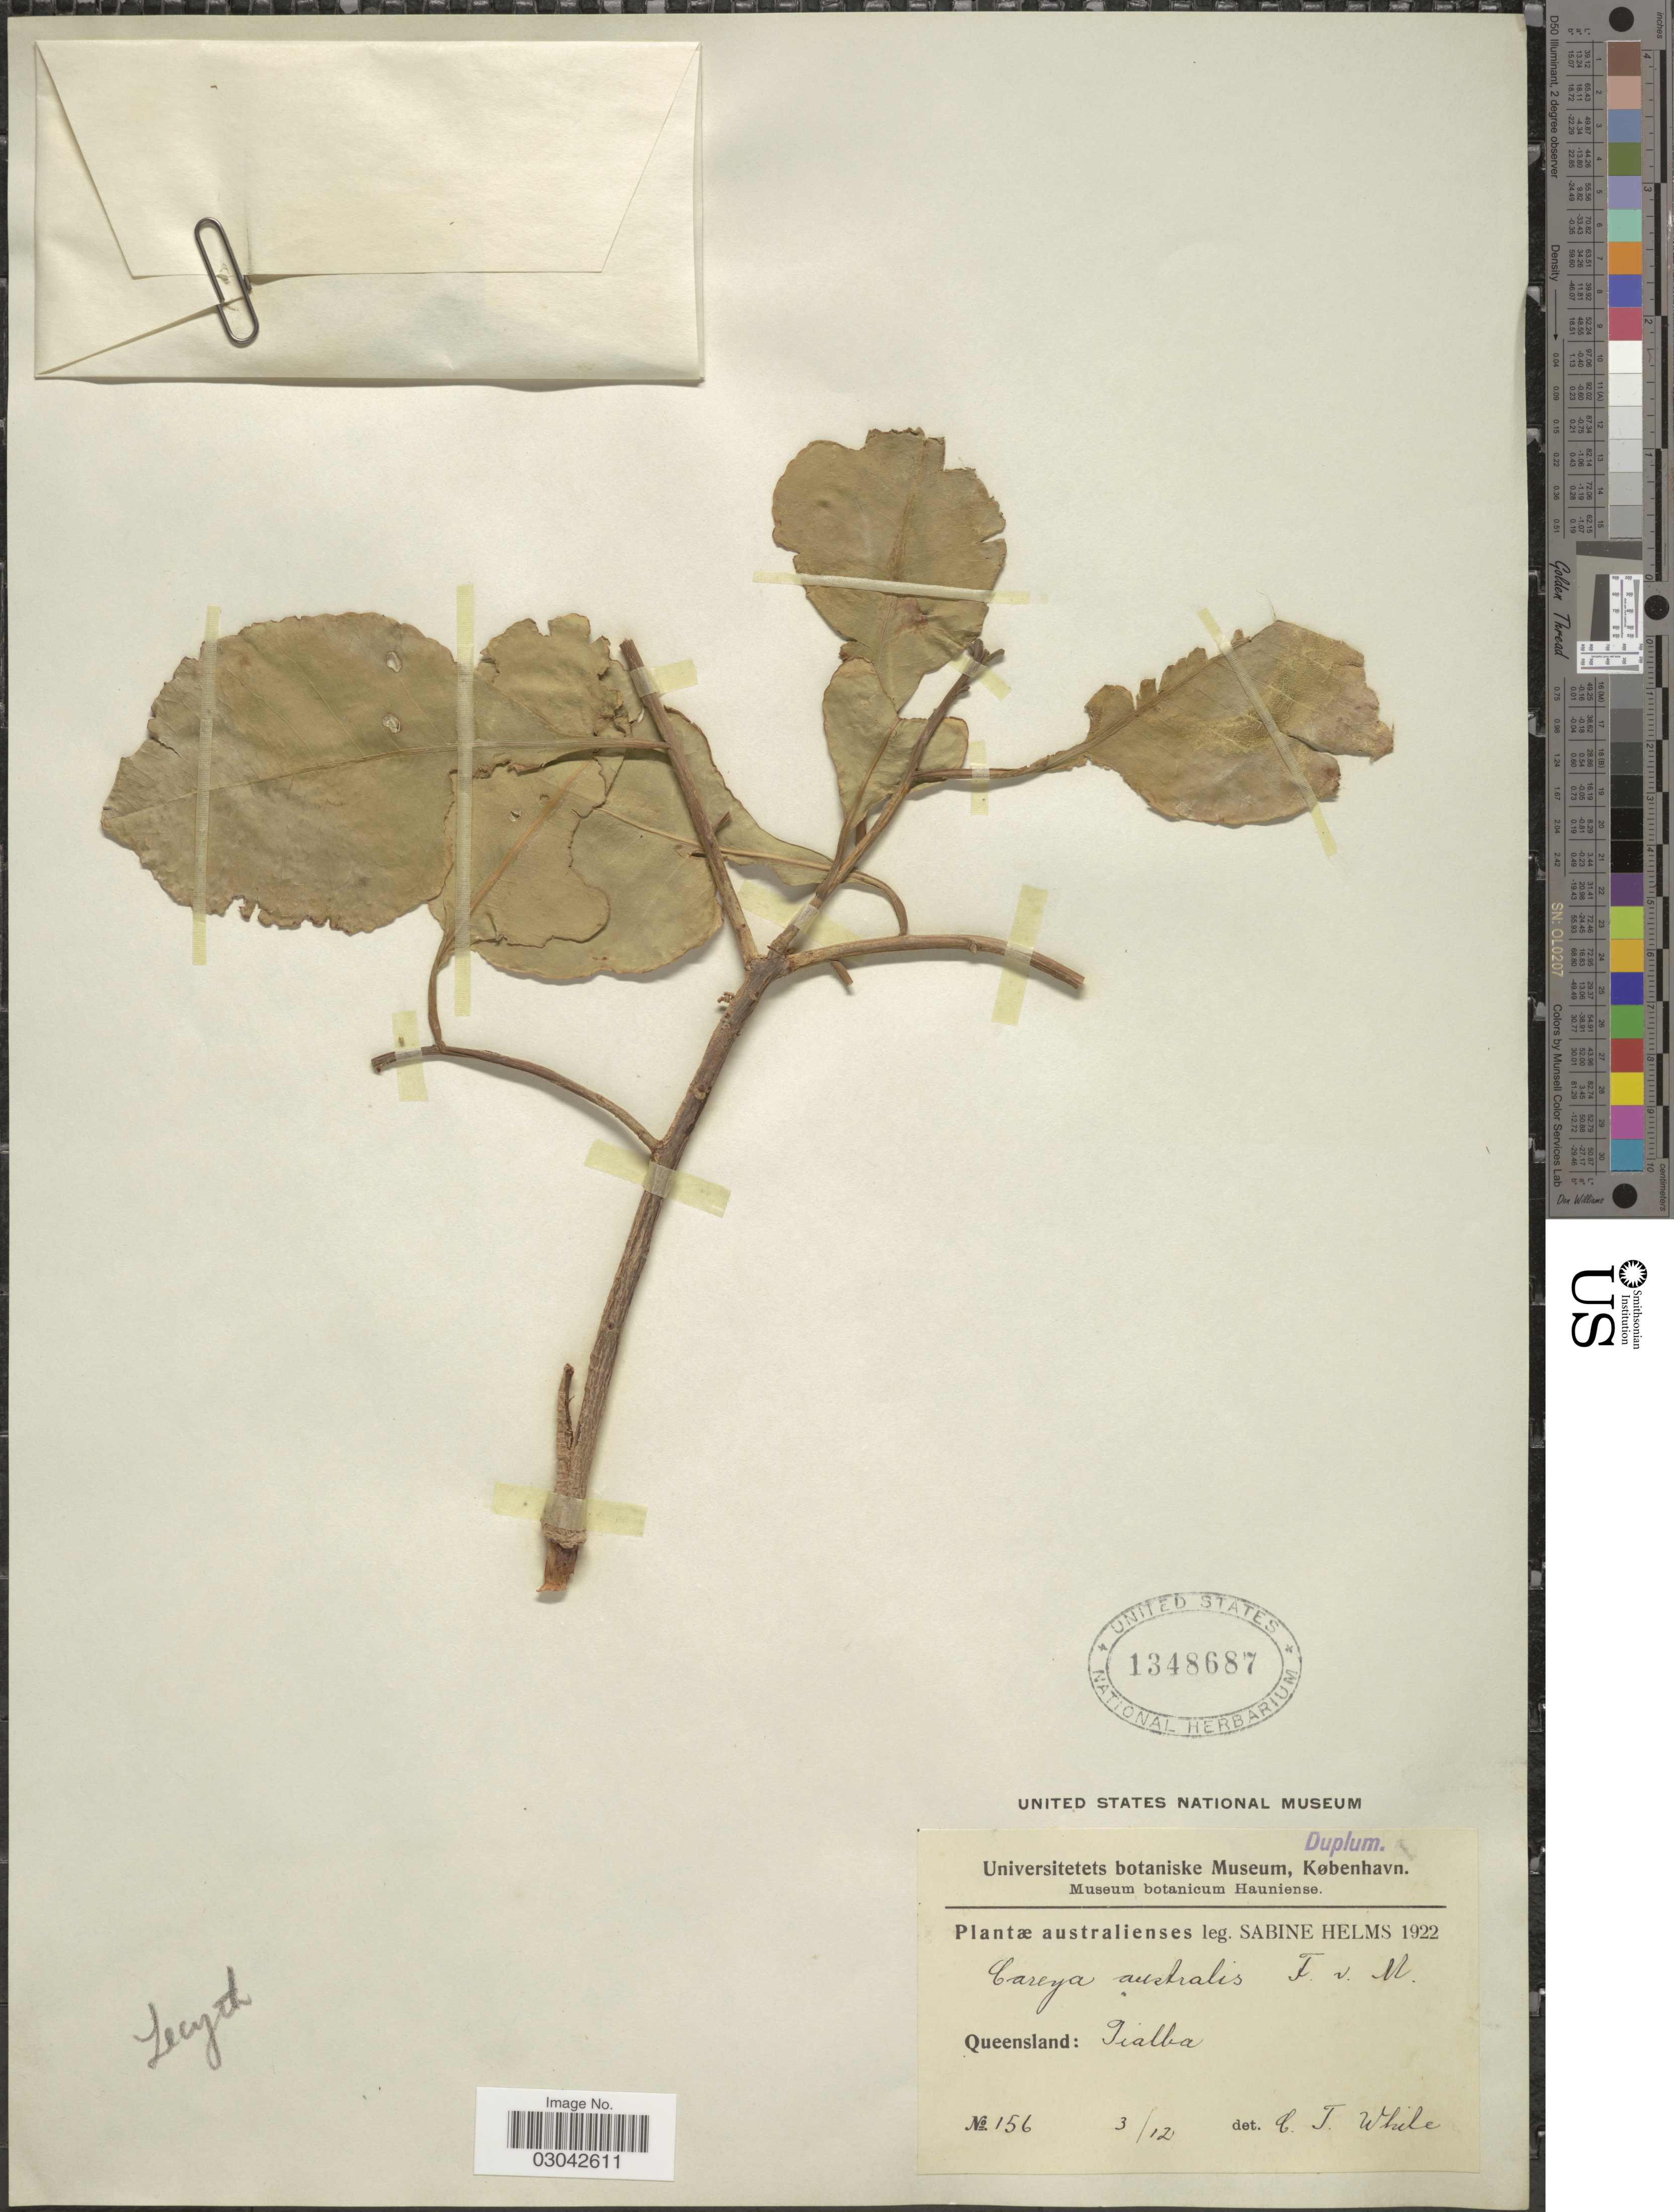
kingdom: Plantae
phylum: Tracheophyta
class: Magnoliopsida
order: Ericales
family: Lecythidaceae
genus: Careya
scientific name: Careya australis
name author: (Benth.) F. Muell.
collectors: S. Helms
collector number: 156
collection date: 1922-12-03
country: Australia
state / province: Queensland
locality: Pialba.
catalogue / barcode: US 1348687